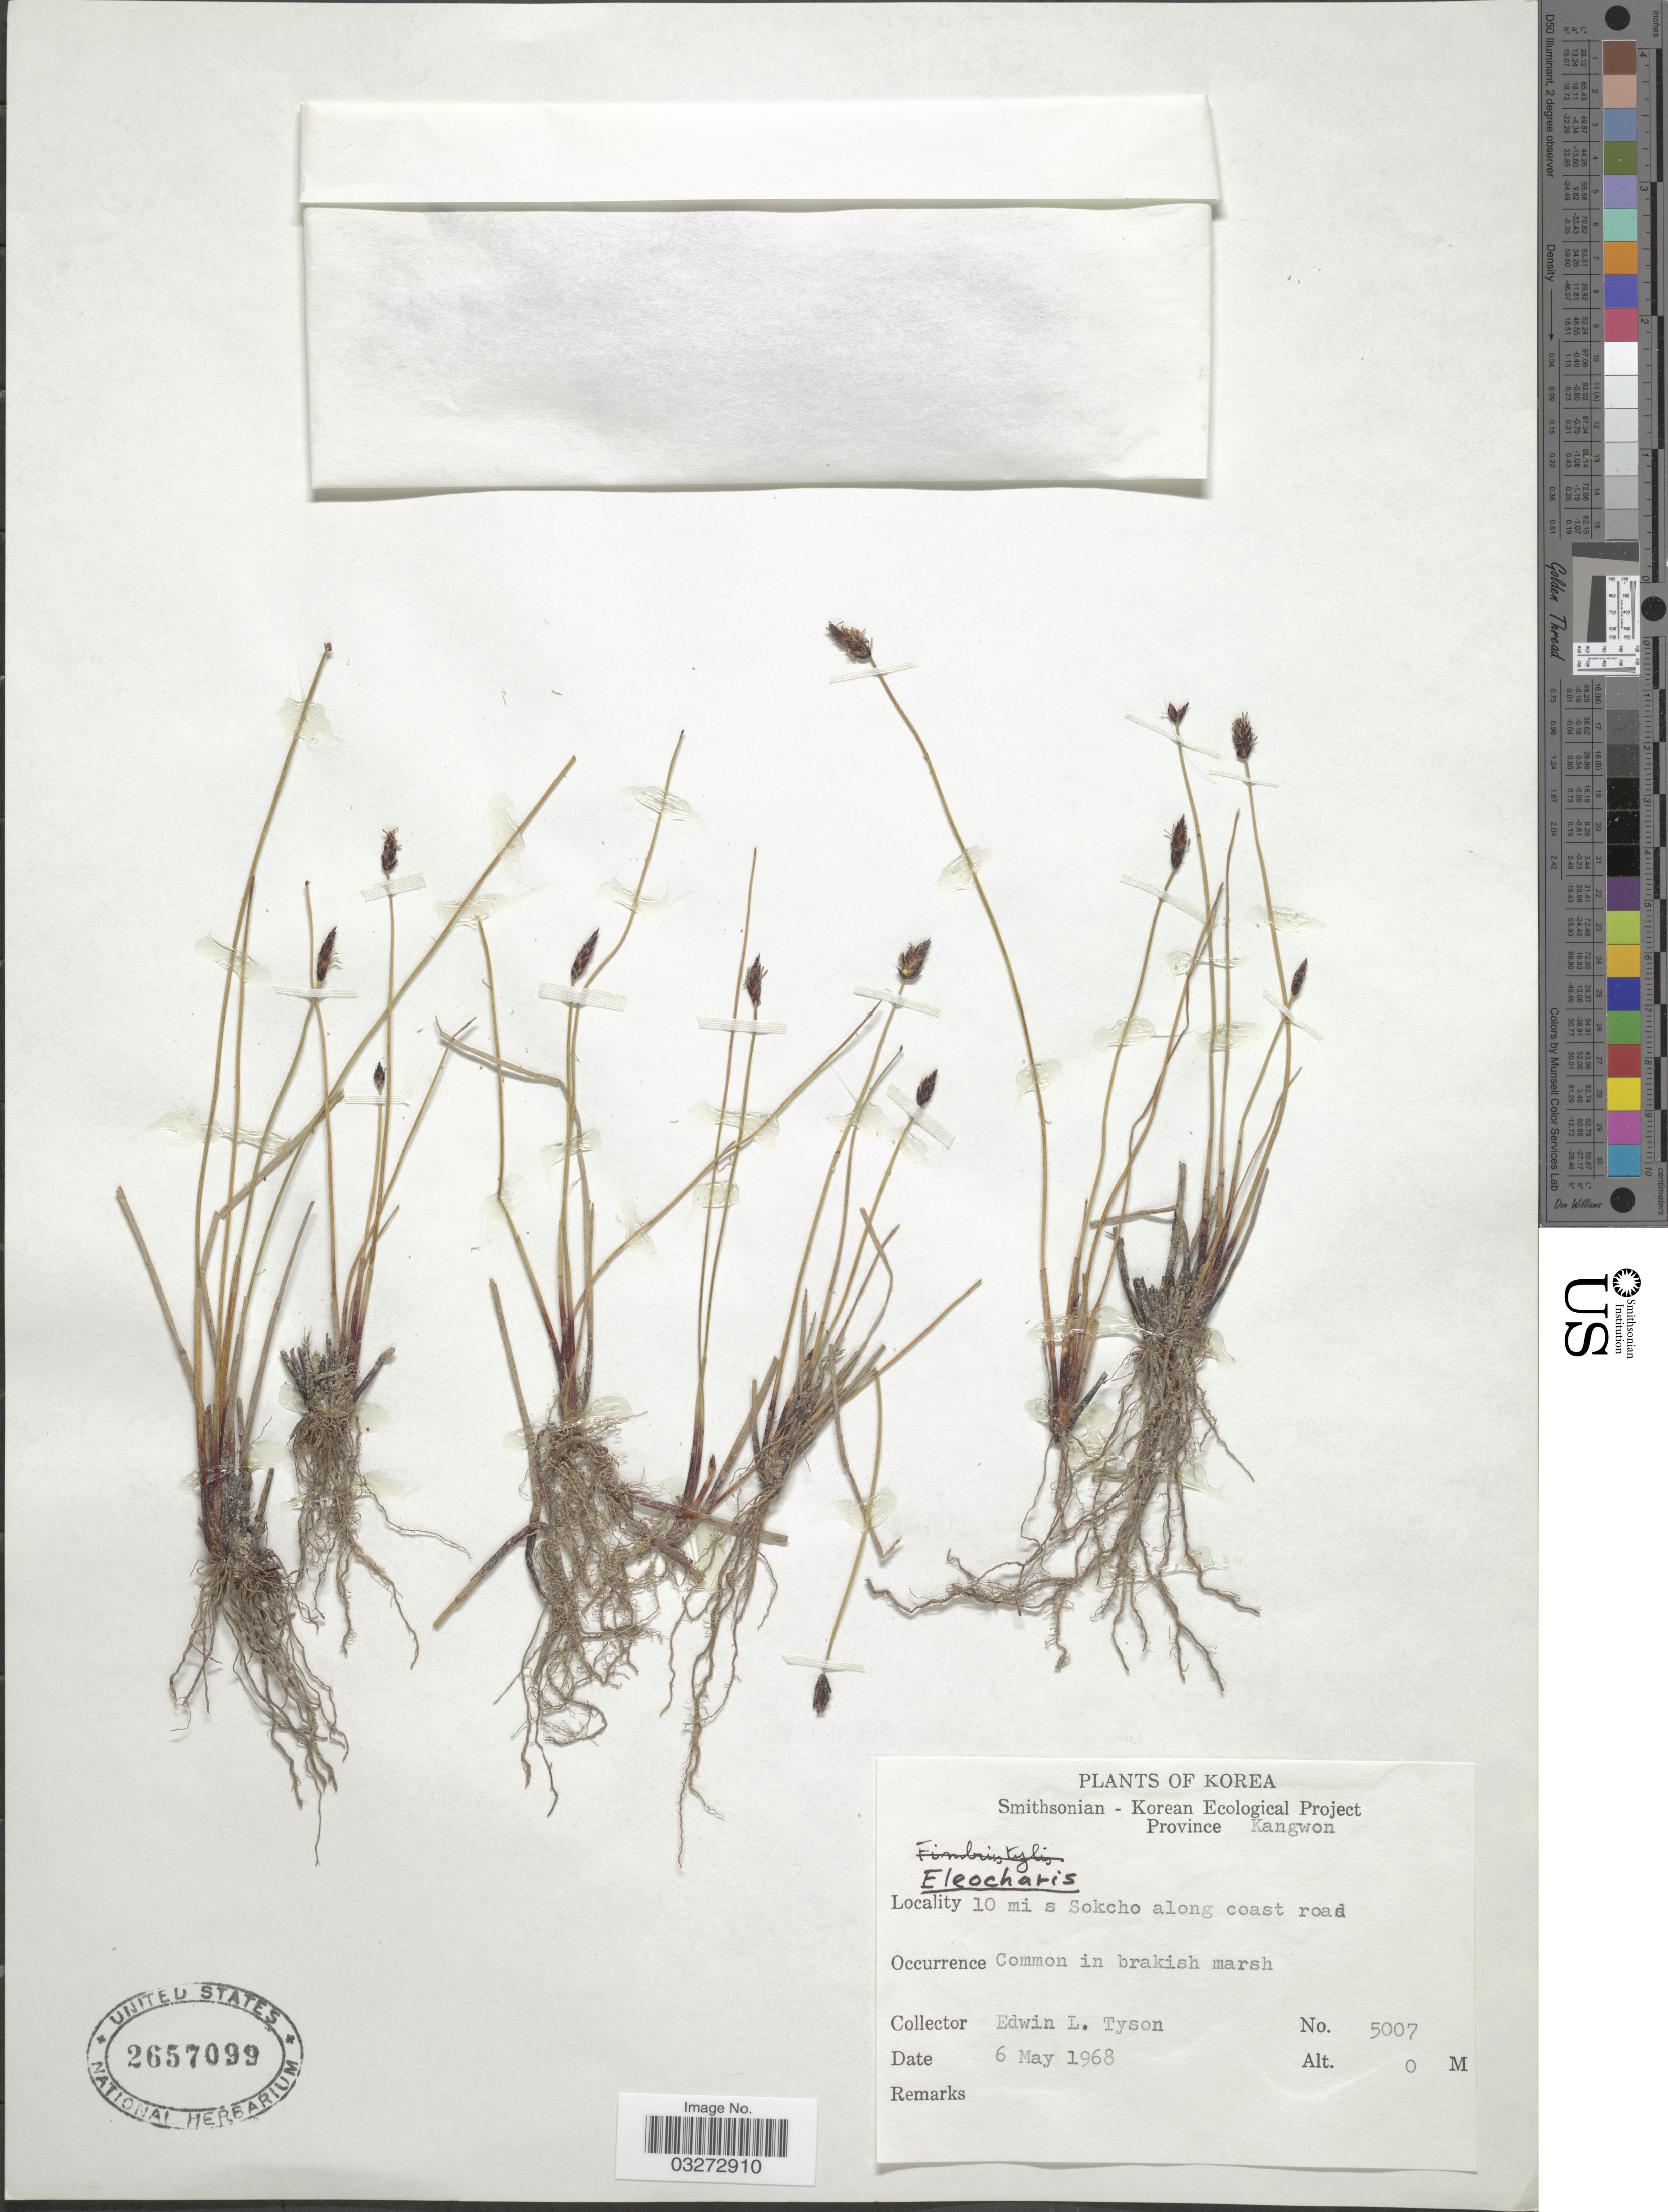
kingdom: Plantae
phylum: Tracheophyta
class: Liliopsida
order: Poales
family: Cyperaceae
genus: Eleocharis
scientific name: Eleocharis kamtschatica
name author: (C.A. Mey.) Kom.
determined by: Strong, Mark T., (BOT), Smithsonian Institution - National Museum of Natural History (UNITED STATES)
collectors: E. L. Tyson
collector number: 5007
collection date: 1968-05-06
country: North Korea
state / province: Kangwon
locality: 10 mi s Sokcho along coast road.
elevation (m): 0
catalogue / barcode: US 2657099